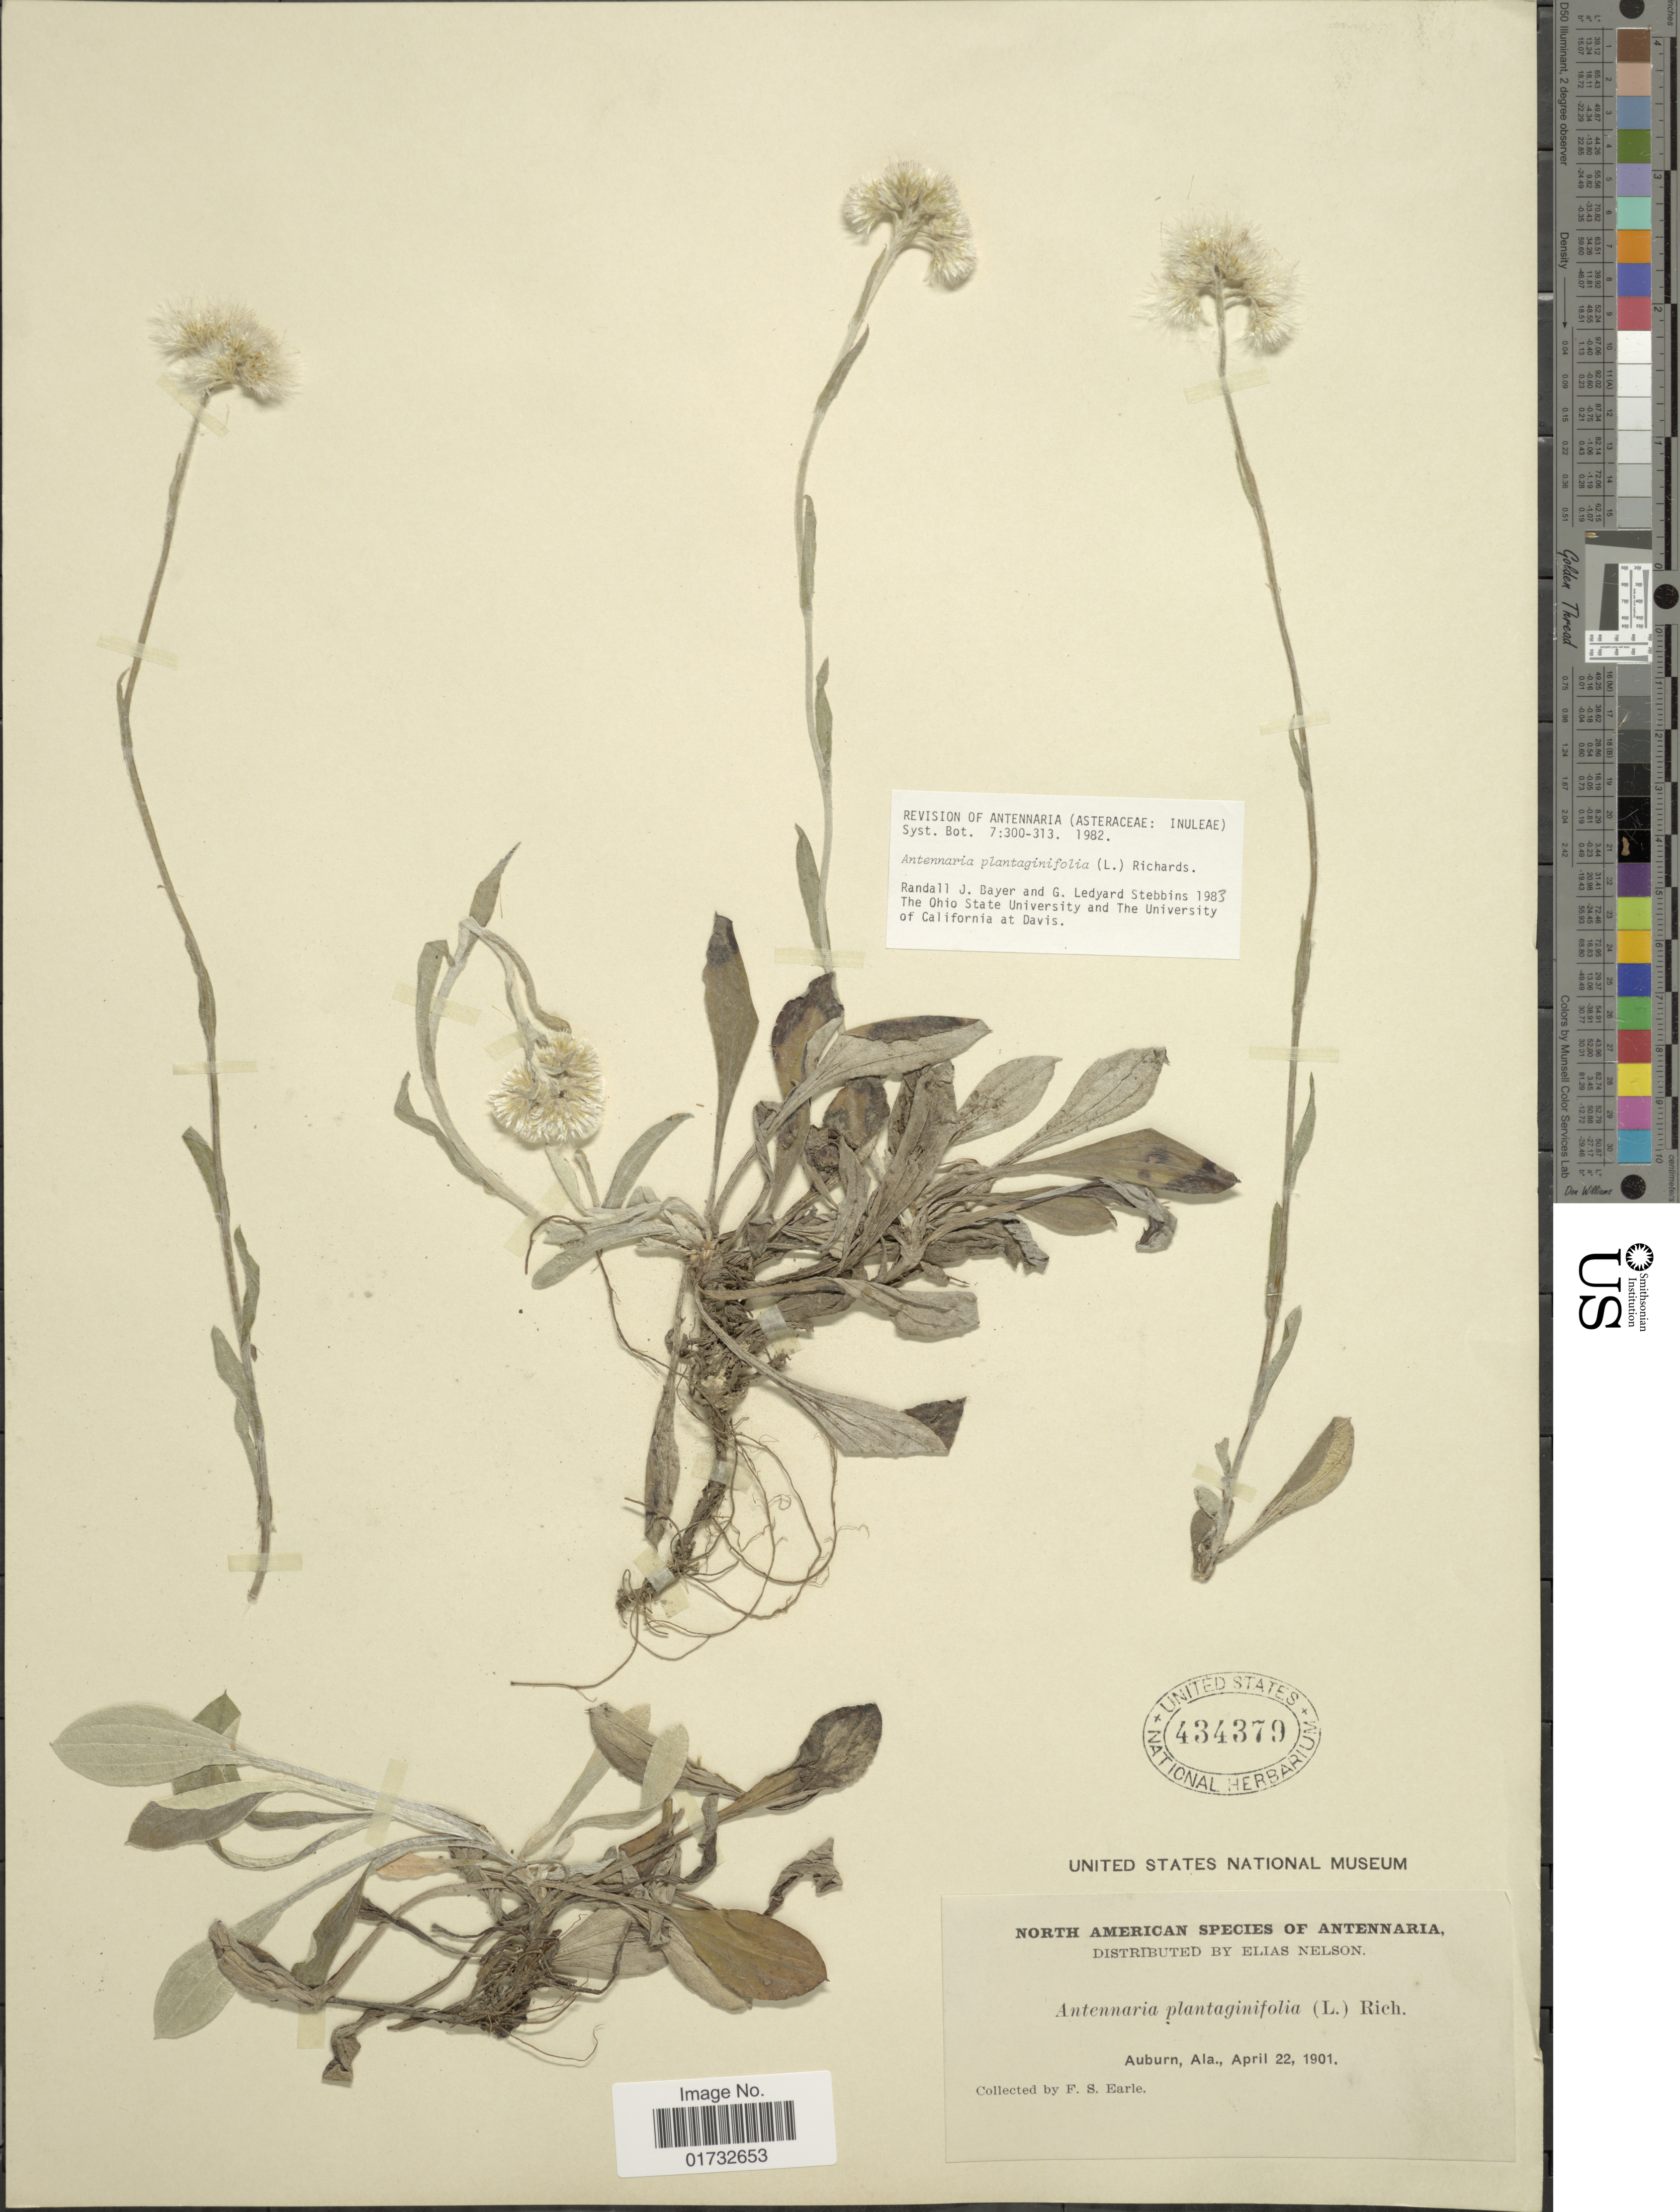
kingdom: Plantae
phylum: Tracheophyta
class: Magnoliopsida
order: Asterales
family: Asteraceae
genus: Antennaria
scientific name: Antennaria plantaginifolia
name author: (L.) Richardson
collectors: F. S. Earle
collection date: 1901-04-22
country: United States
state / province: Alabama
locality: Auburn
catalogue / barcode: US 434379